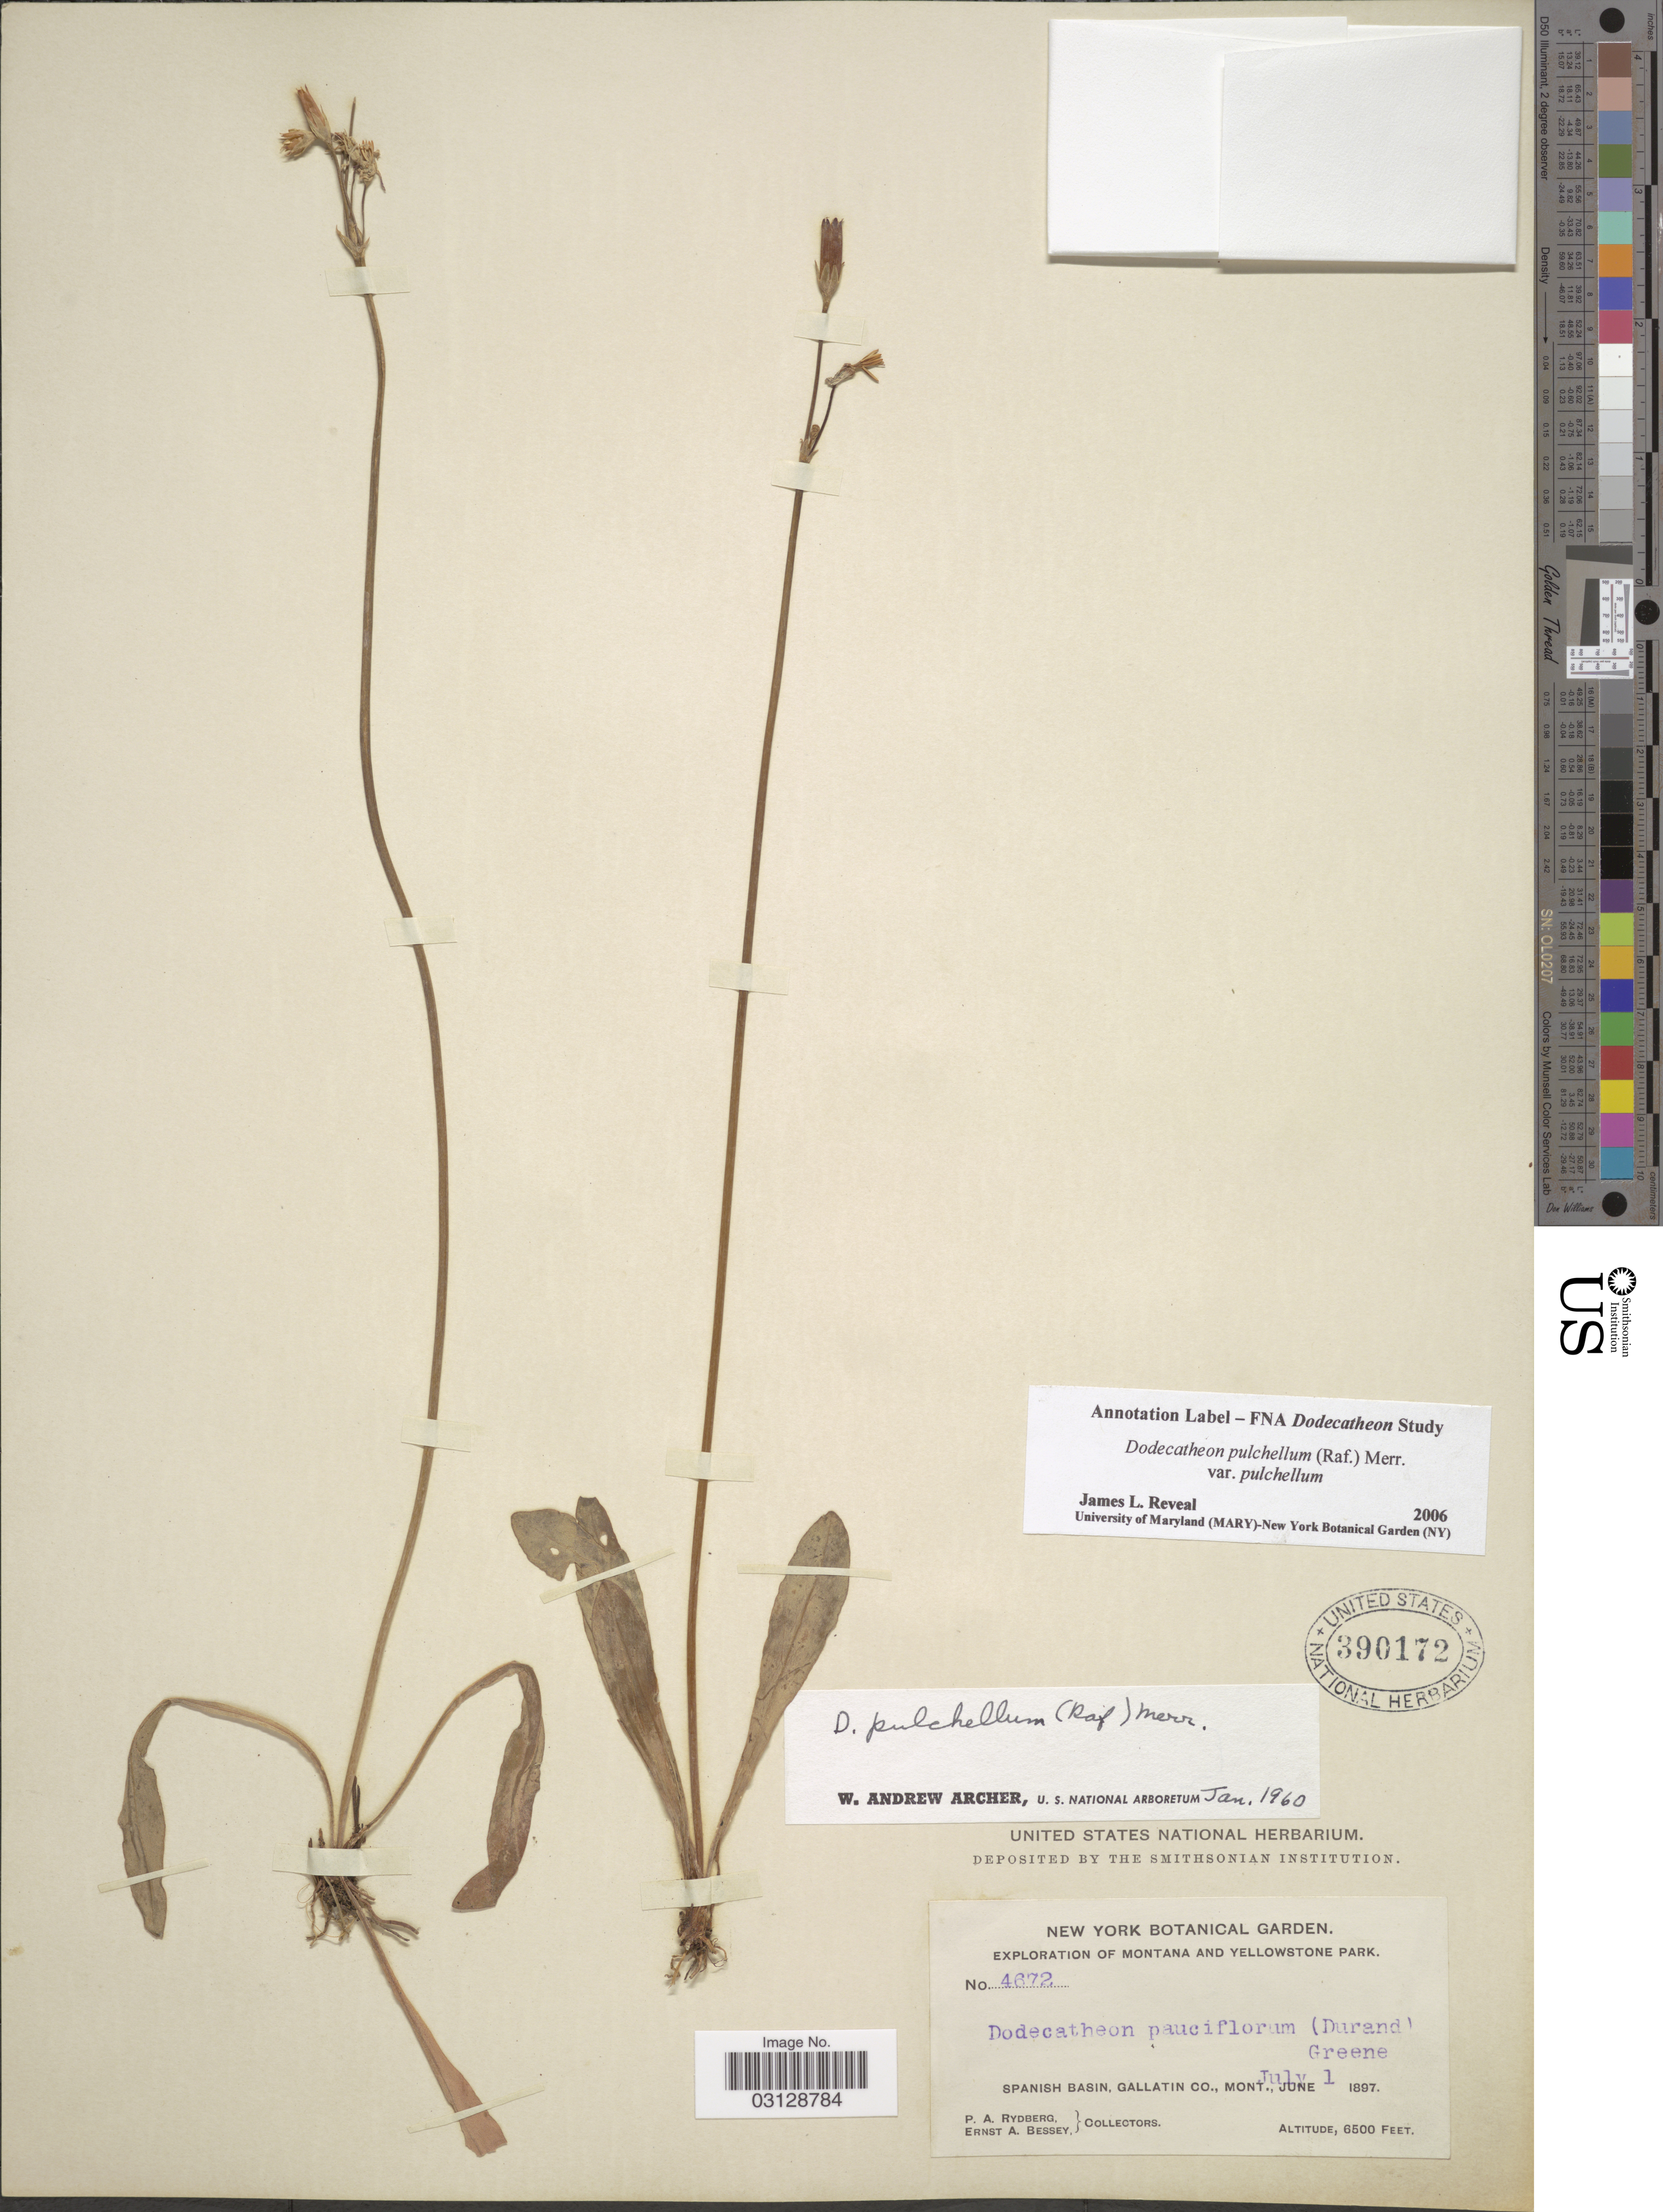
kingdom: Plantae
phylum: Tracheophyta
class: Magnoliopsida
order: Ericales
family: Primulaceae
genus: Dodecatheon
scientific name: Dodecatheon pulchellum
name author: (Raf.) Merr.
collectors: P. A. Rydberg & E. A. Bessey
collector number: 4672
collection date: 1897-07-01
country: United States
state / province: Montana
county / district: Gallatin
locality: Yellowstone Park. Spanish Basin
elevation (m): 1981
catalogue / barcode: US 390172